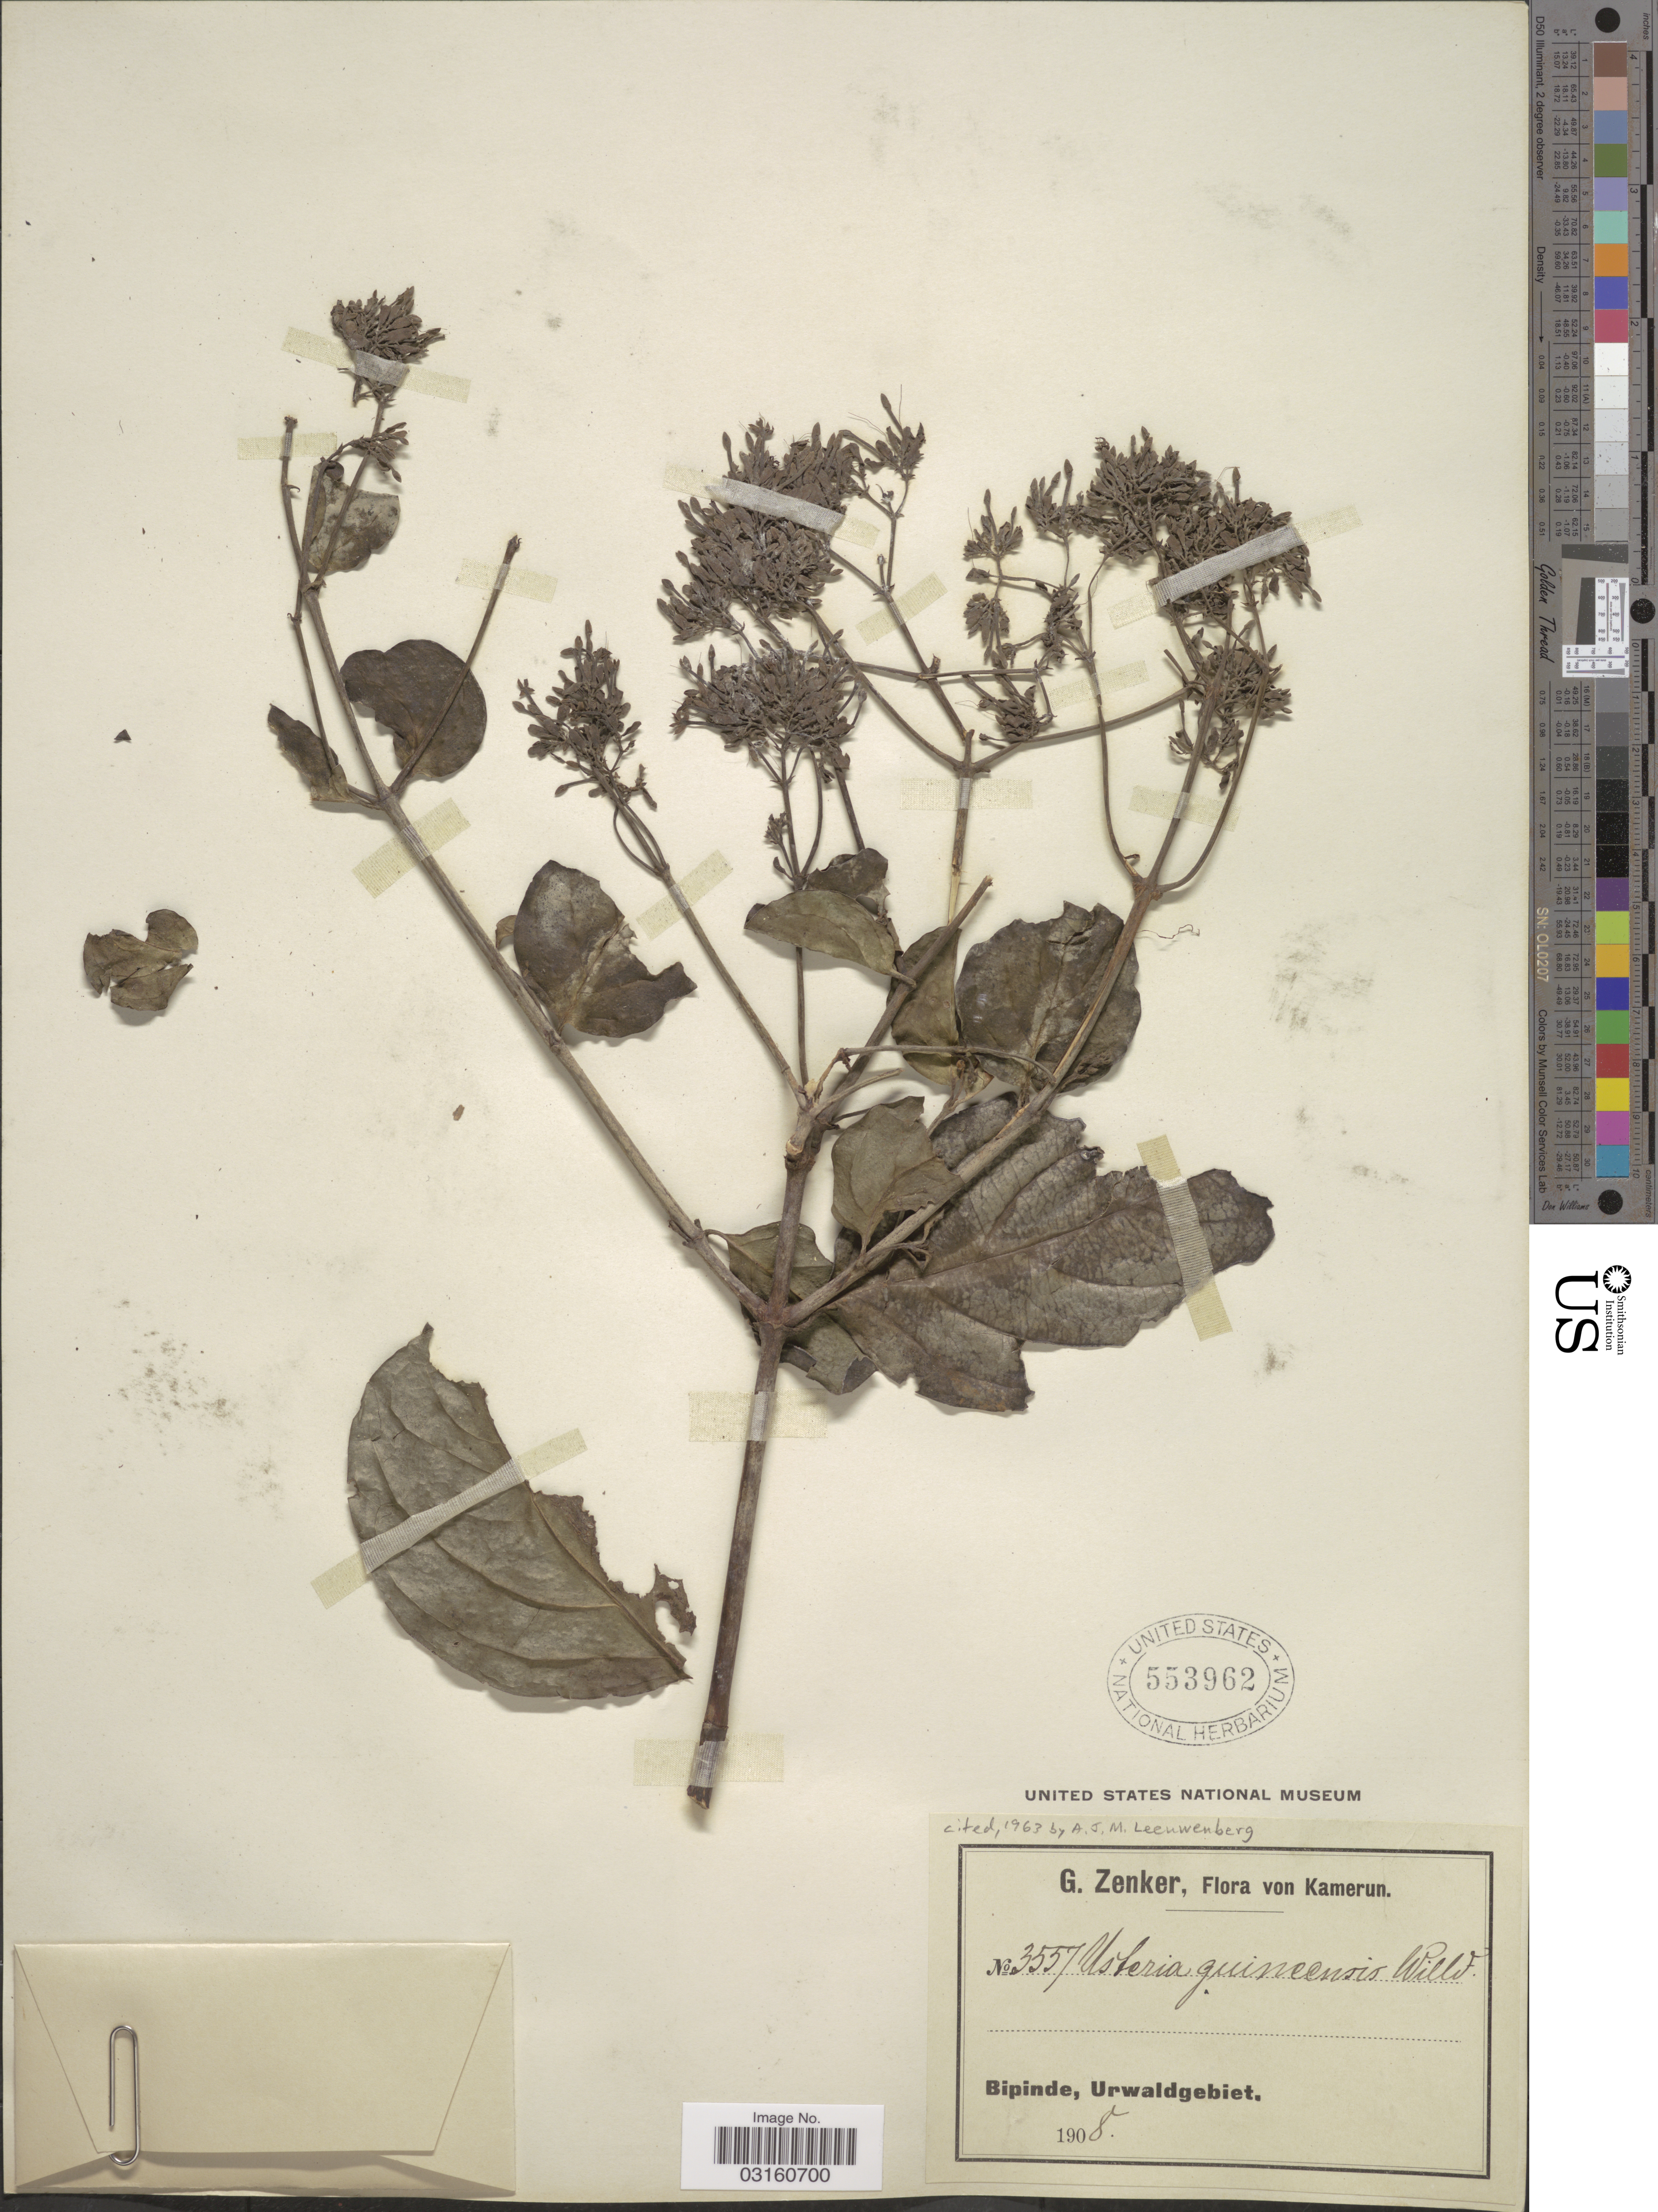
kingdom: Plantae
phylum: Tracheophyta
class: Magnoliopsida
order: Gentianales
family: Loganiaceae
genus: Usteria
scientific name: Usteria guineensis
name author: Willd.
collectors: G. A. Zenker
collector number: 3557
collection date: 1908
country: Cameroon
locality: Bipinde, Urwaldgebiet.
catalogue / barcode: US 553962